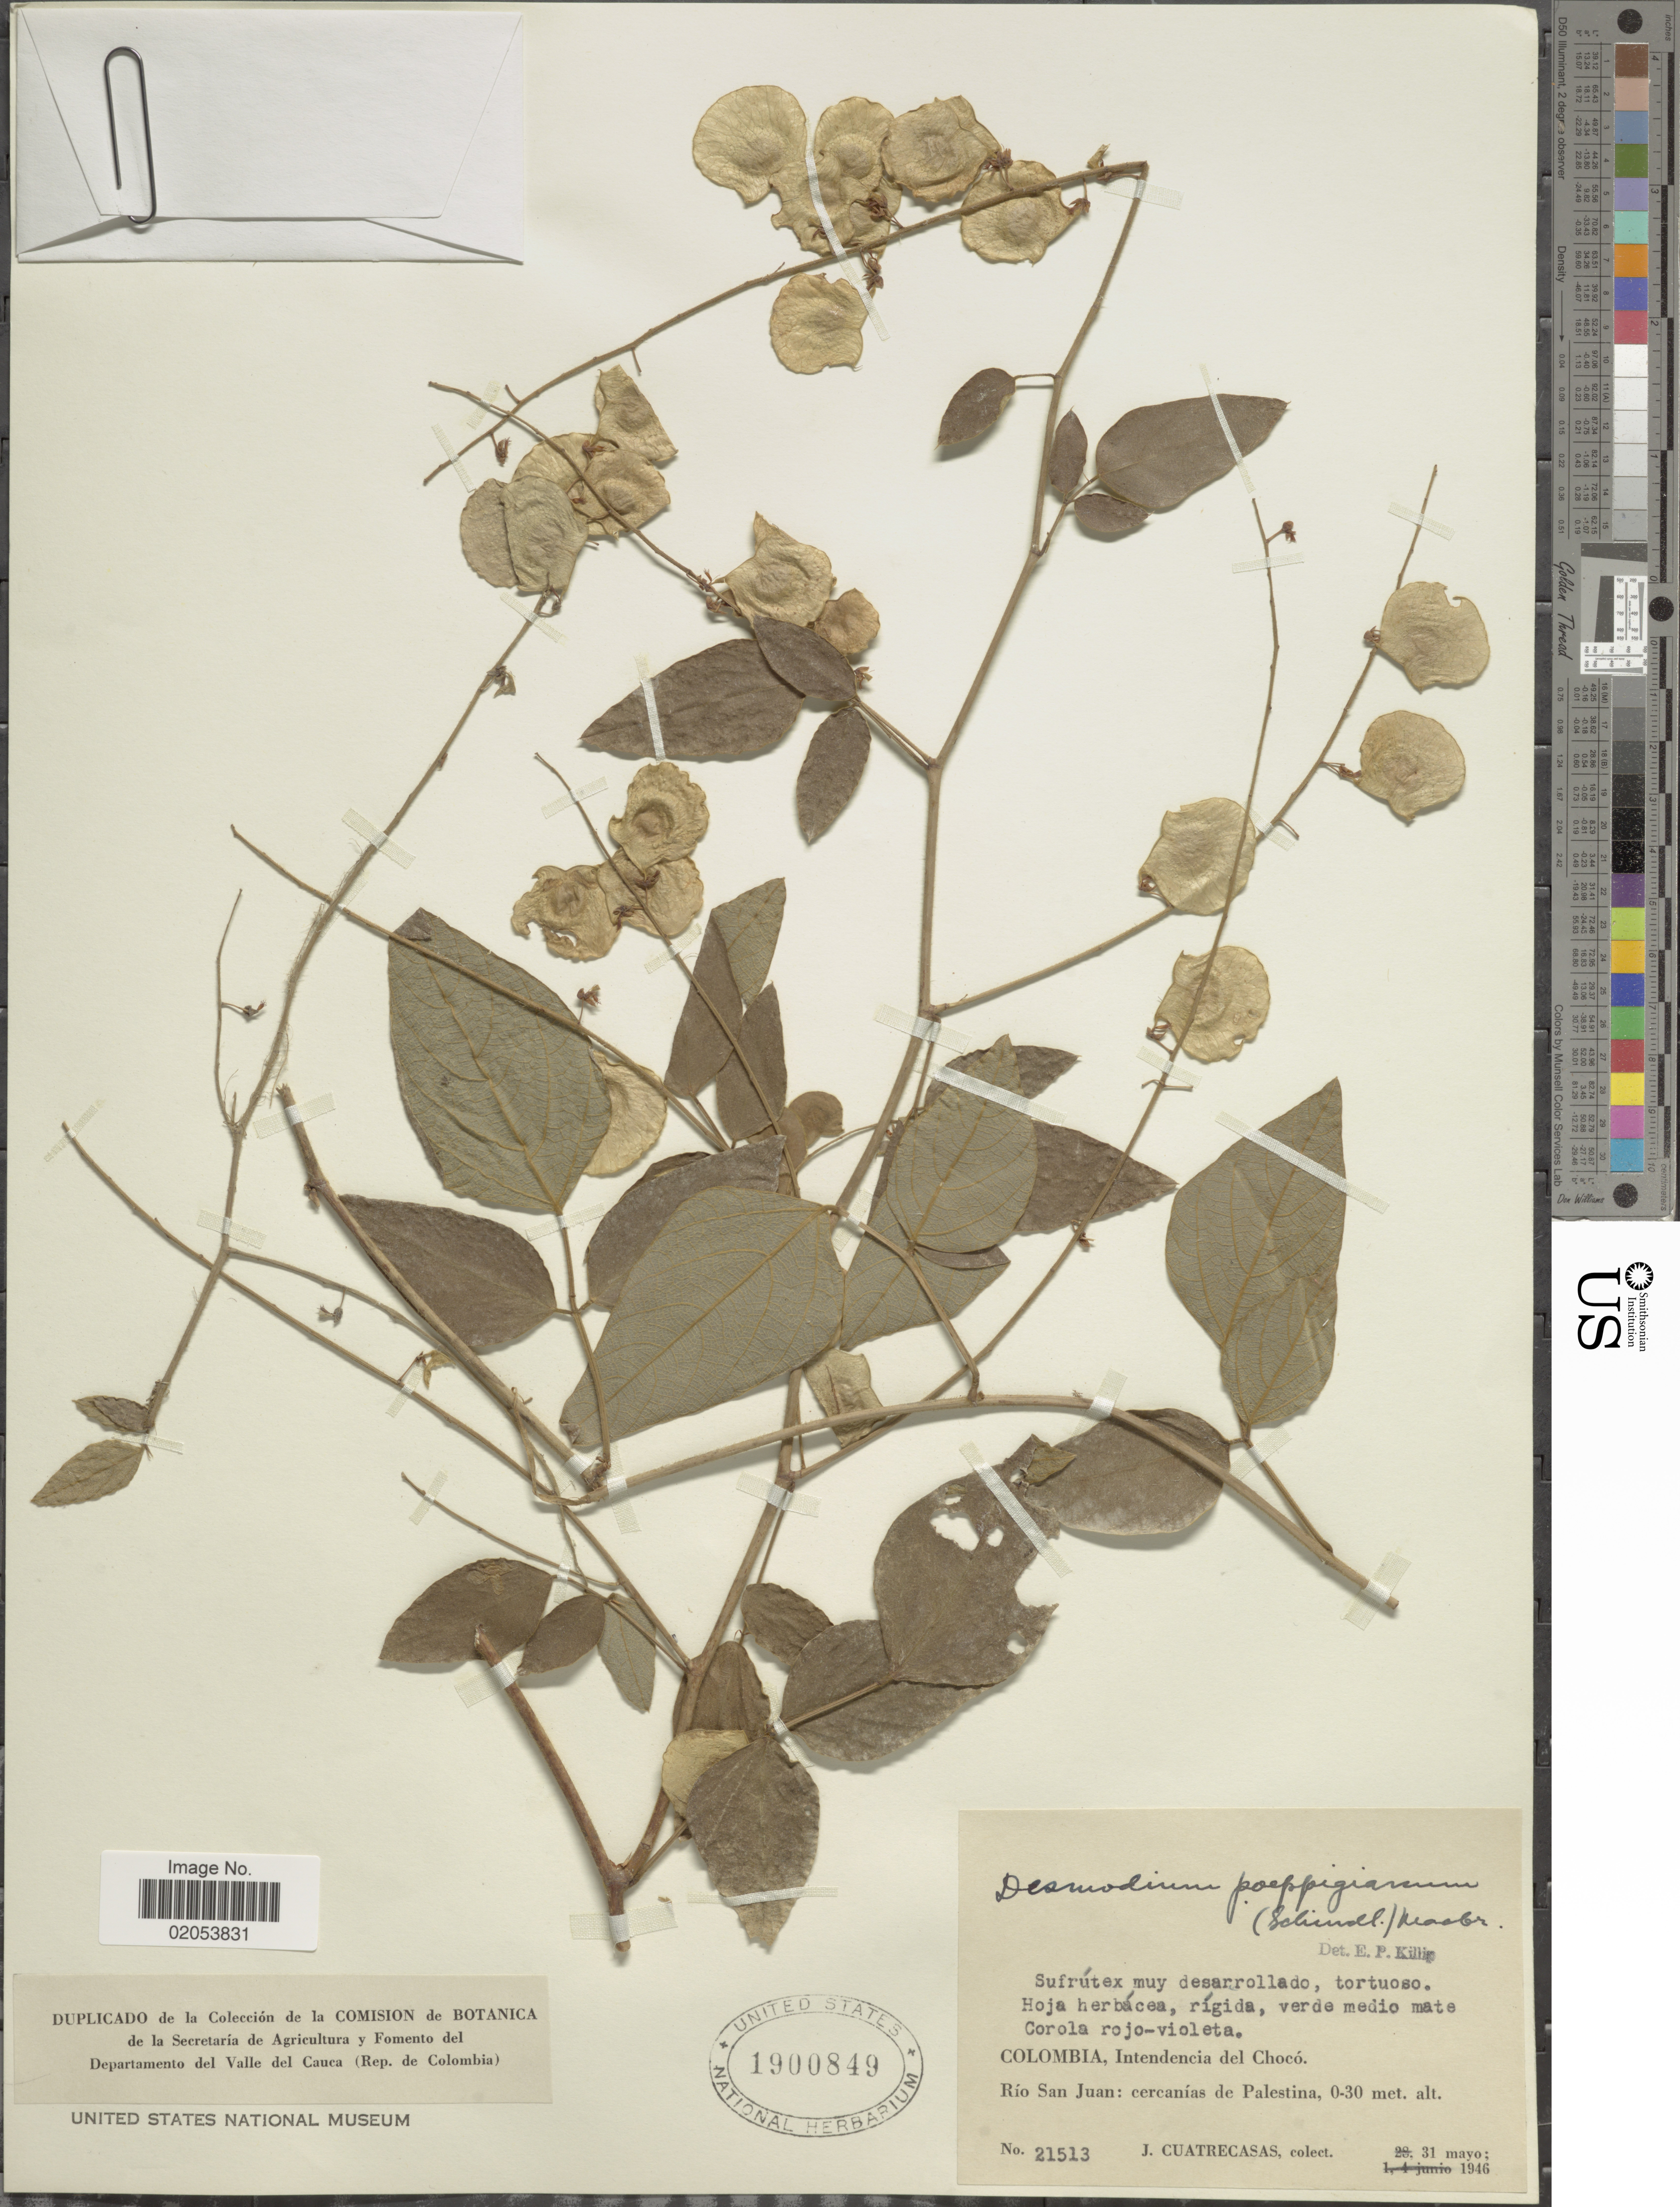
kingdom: Plantae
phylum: Tracheophyta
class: Magnoliopsida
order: Fabales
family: Fabaceae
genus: Desmodium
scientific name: Desmodium poeppigianum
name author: (Schindl.) J.F. Macbr.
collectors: J. Cuatrecasas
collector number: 21513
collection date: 1946-05-31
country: Colombia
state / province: Chocó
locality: Intendencia del Choco. Rio San Juan: cercanias de Palestina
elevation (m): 0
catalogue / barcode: US 1900849